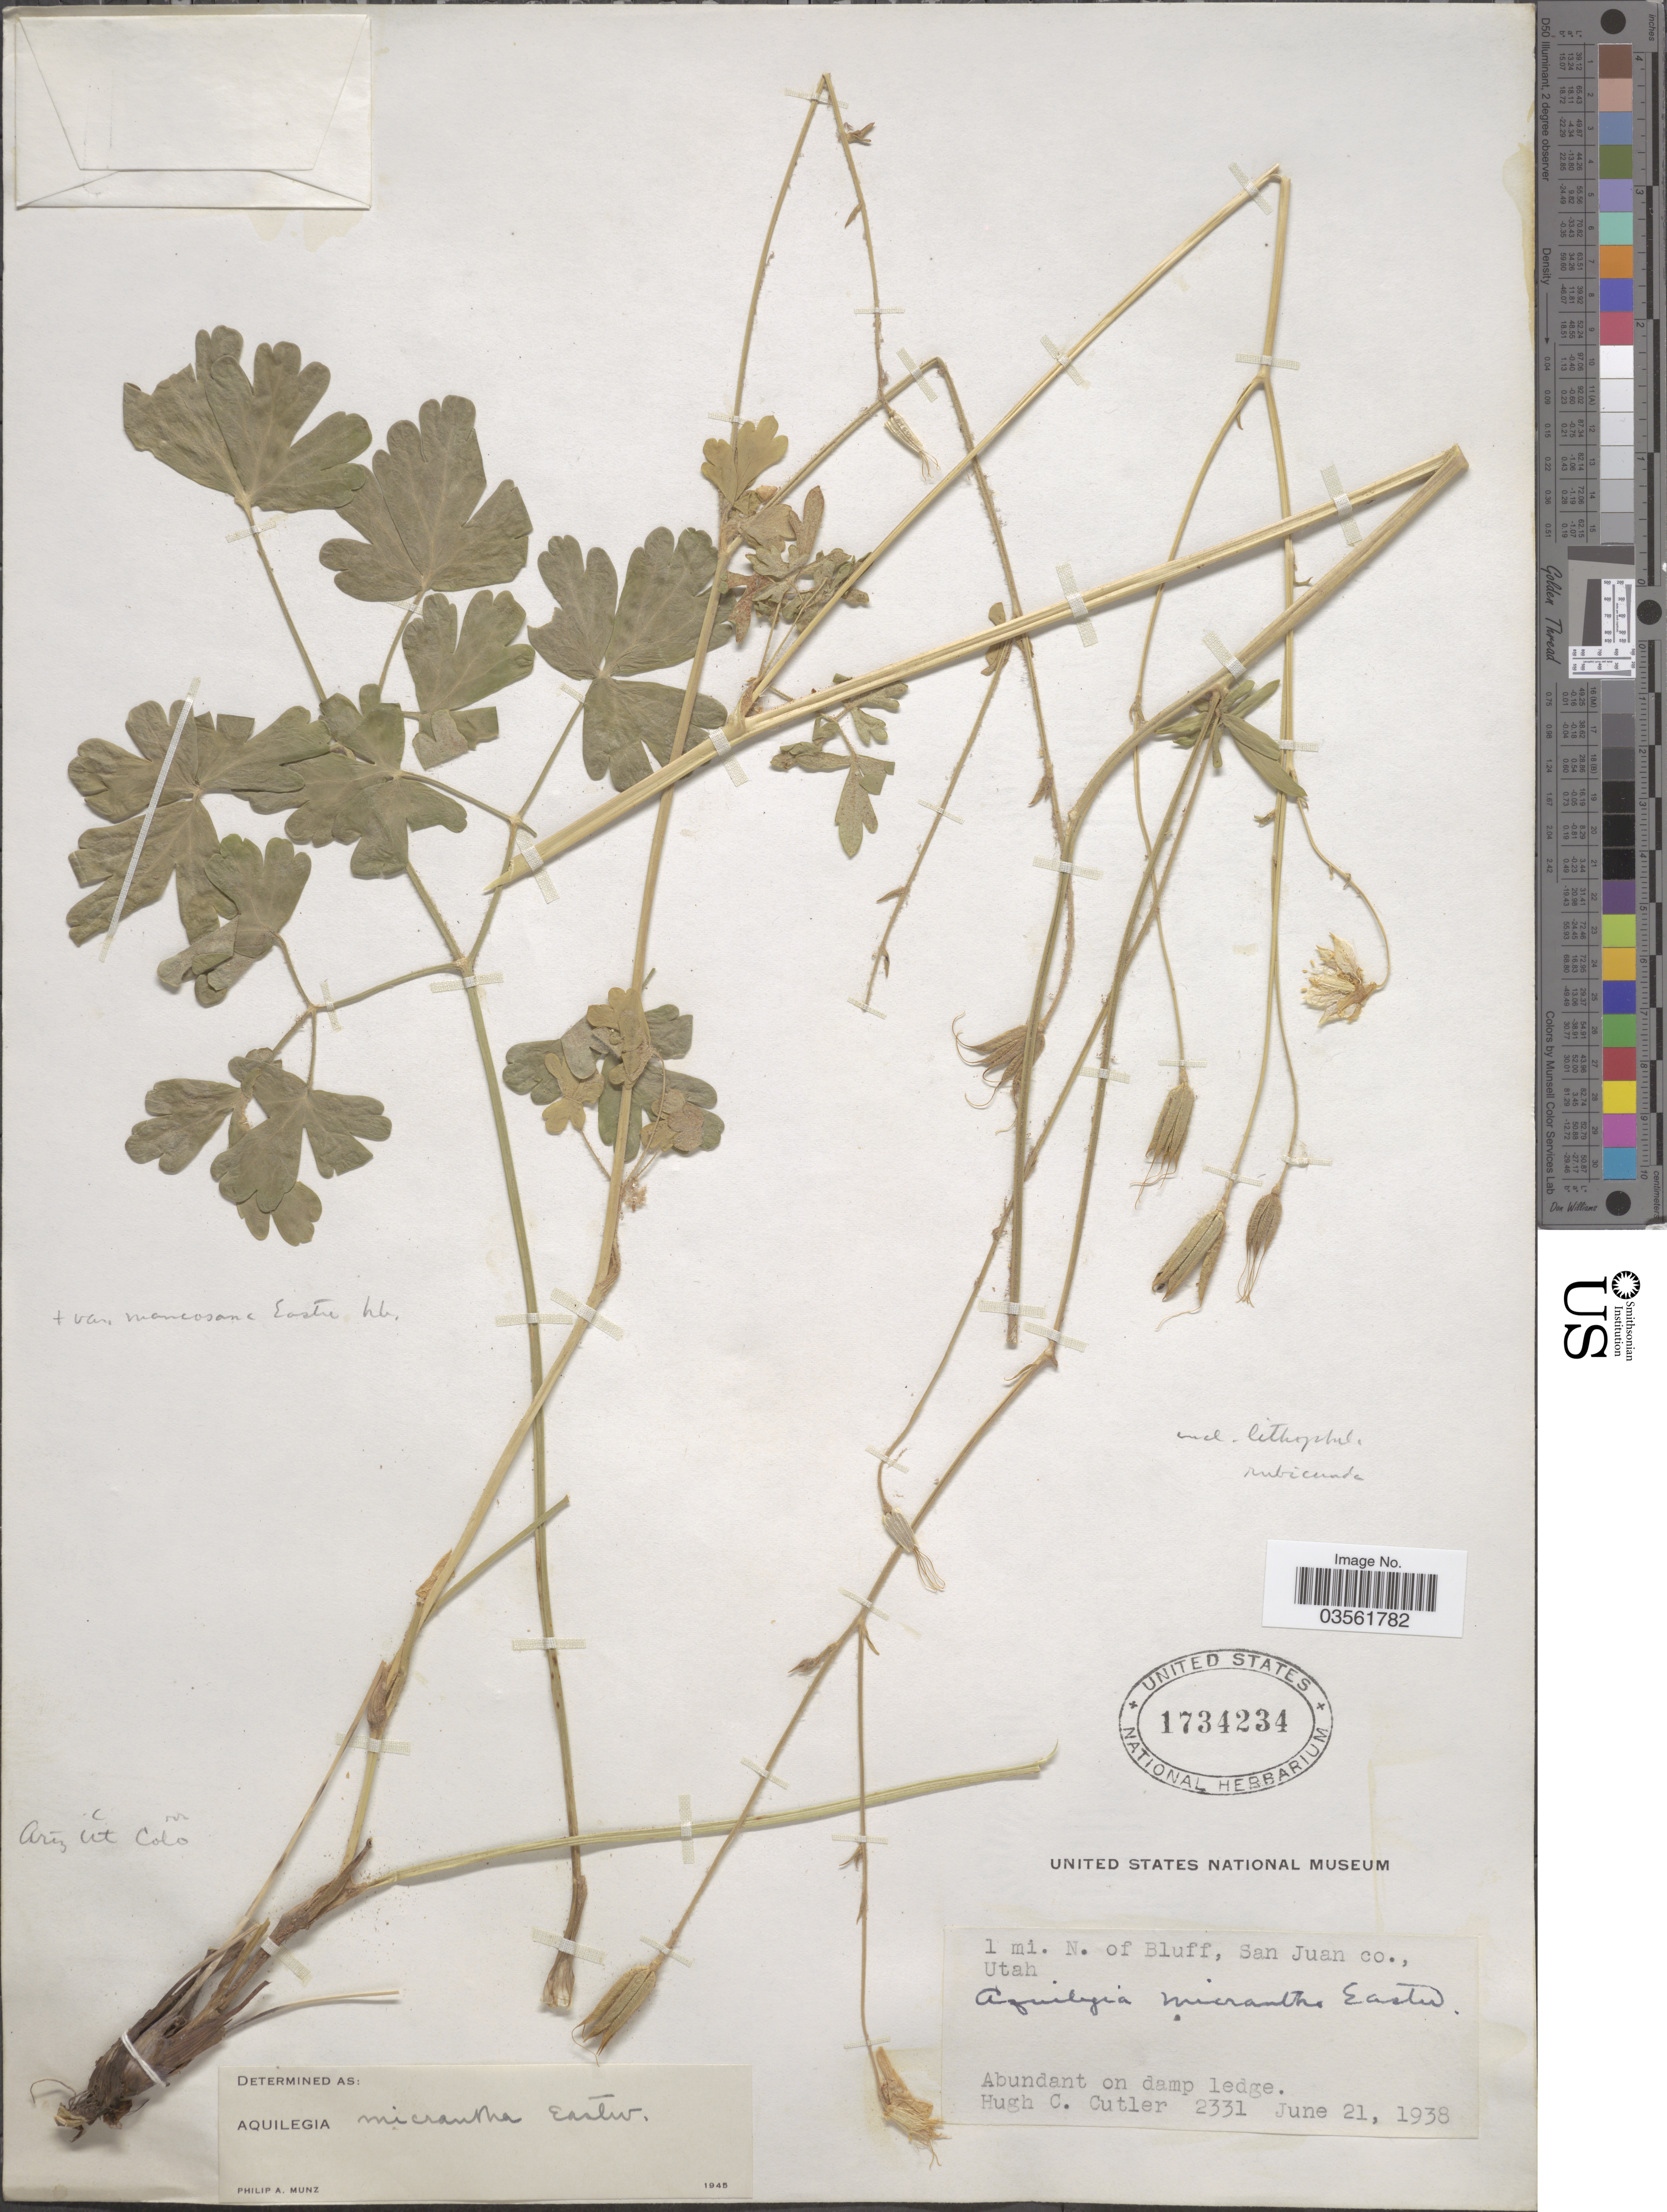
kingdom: Plantae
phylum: Tracheophyta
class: Magnoliopsida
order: Ranunculales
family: Ranunculaceae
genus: Aquilegia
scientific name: Aquilegia micrantha var. mancosana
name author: Eastw.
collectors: H. C. Cutler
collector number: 2331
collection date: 1938-06-21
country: United States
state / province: Utah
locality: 1 mi. N. of Bluff, San Juan co.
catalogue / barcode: US 1734234